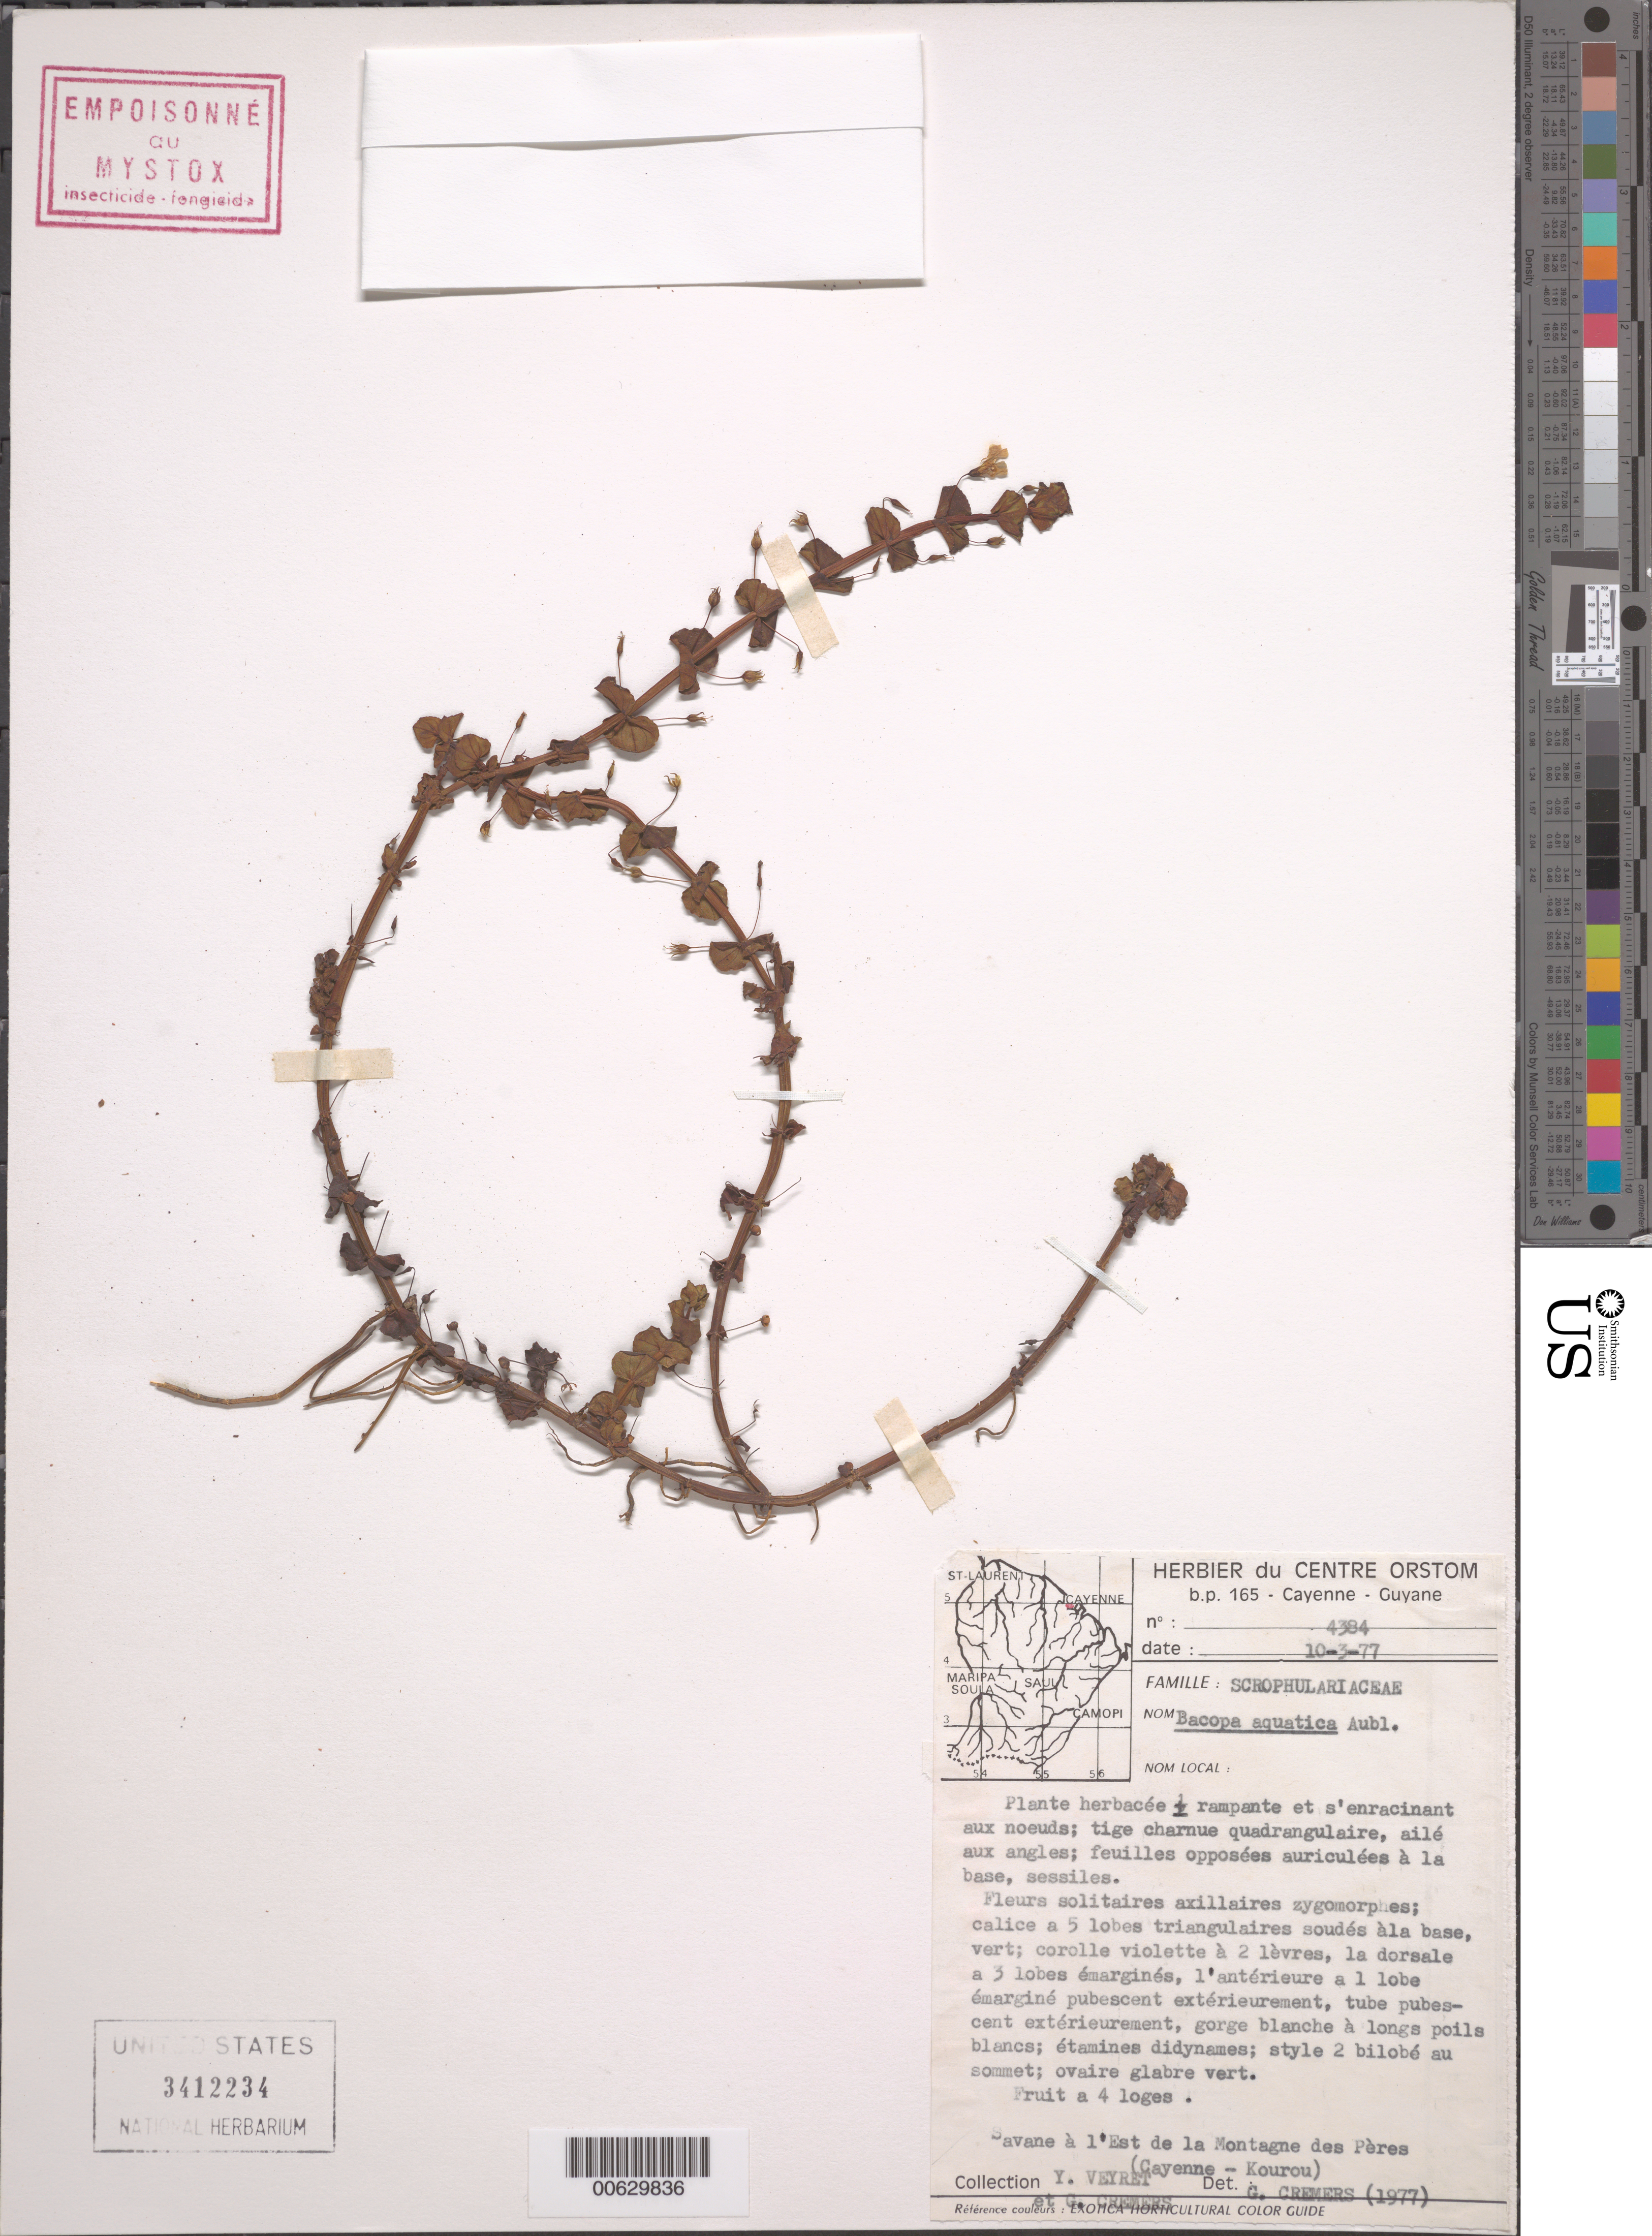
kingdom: Plantae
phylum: Tracheophyta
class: Magnoliopsida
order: Lamiales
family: Plantaginaceae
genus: Bacopa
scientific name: Bacopa aquatica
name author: Aubl.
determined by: Cremers, Georges A.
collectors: Y. Veyret & G. Cremers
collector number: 4384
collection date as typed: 10-Mar-77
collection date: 1977-03-10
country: French Guiana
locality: Montagnes des Pères (Cayenne-Kourou)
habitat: Savanna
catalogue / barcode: US 3412234